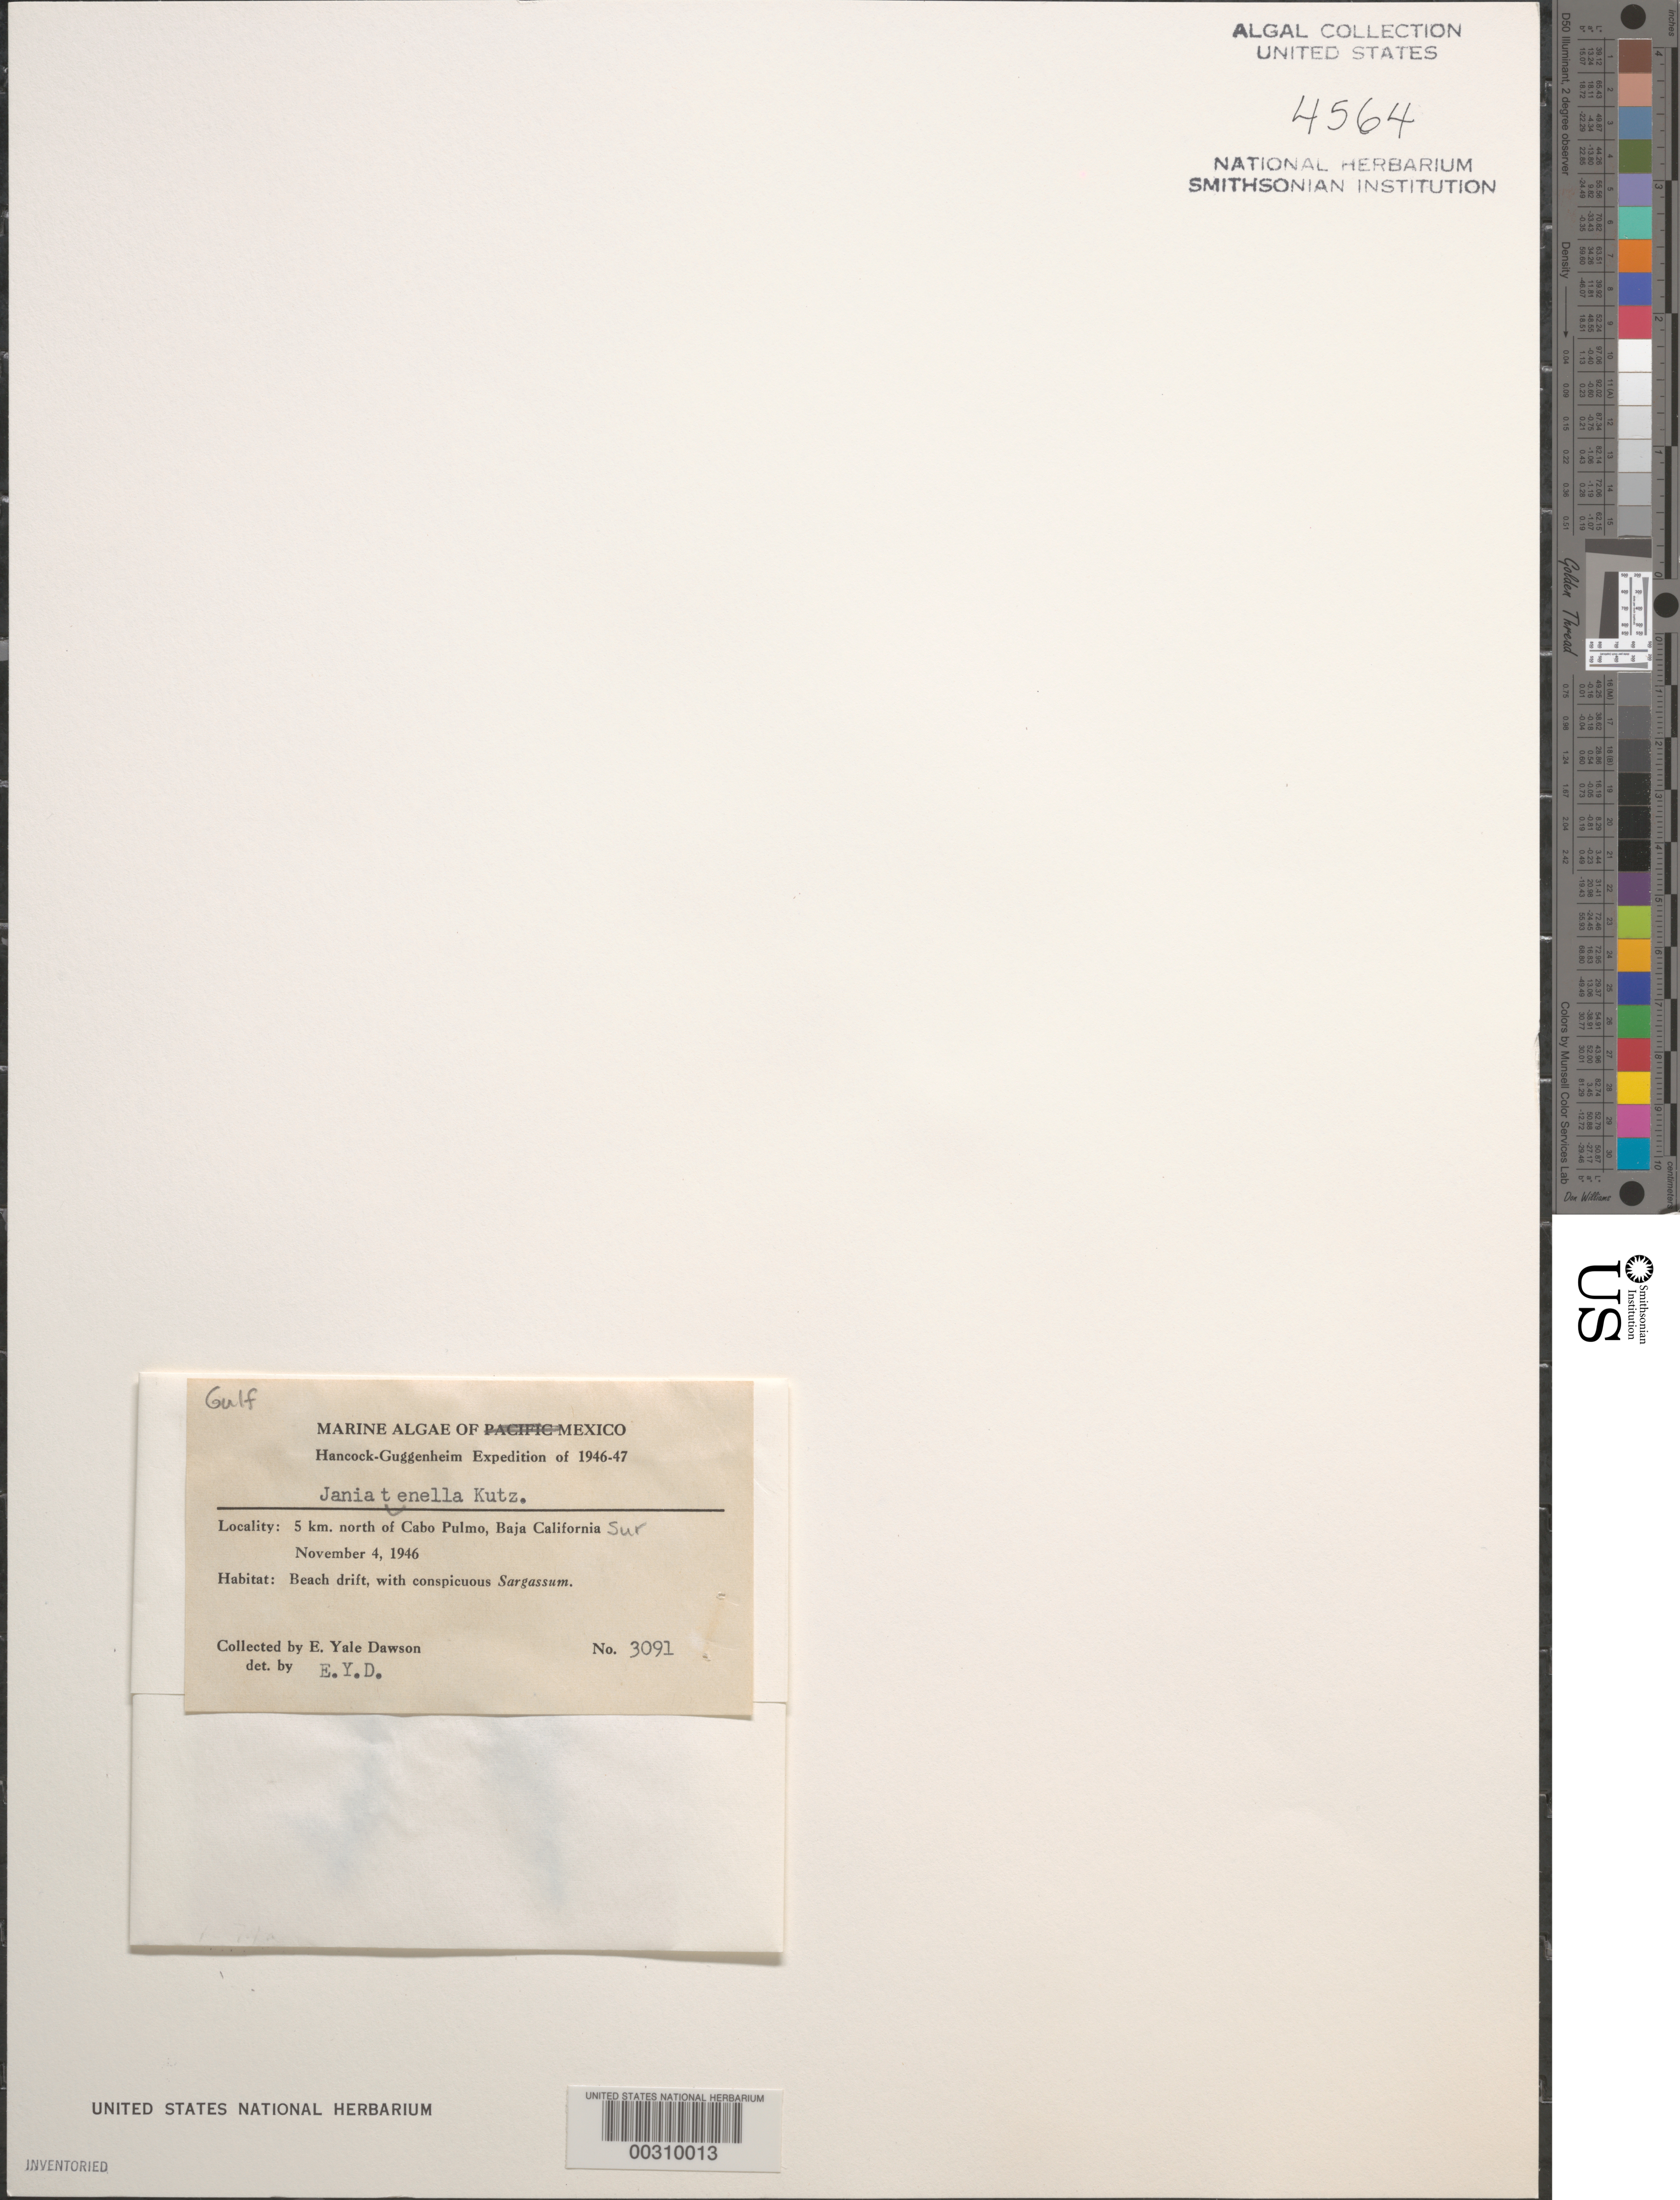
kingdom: Plantae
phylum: Rhodophyta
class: Florideophyceae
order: Corallinales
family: Corallinaceae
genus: Jania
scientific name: Jania tenella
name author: (Kütz.) Grunow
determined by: Dawson, E. Y.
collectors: E. Y. Dawson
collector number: EYD 3091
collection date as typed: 04 Nov 1946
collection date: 1946-11-04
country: Mexico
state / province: Baja California Sur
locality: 5 km north of Cabo Pulmo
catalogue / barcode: US 4564